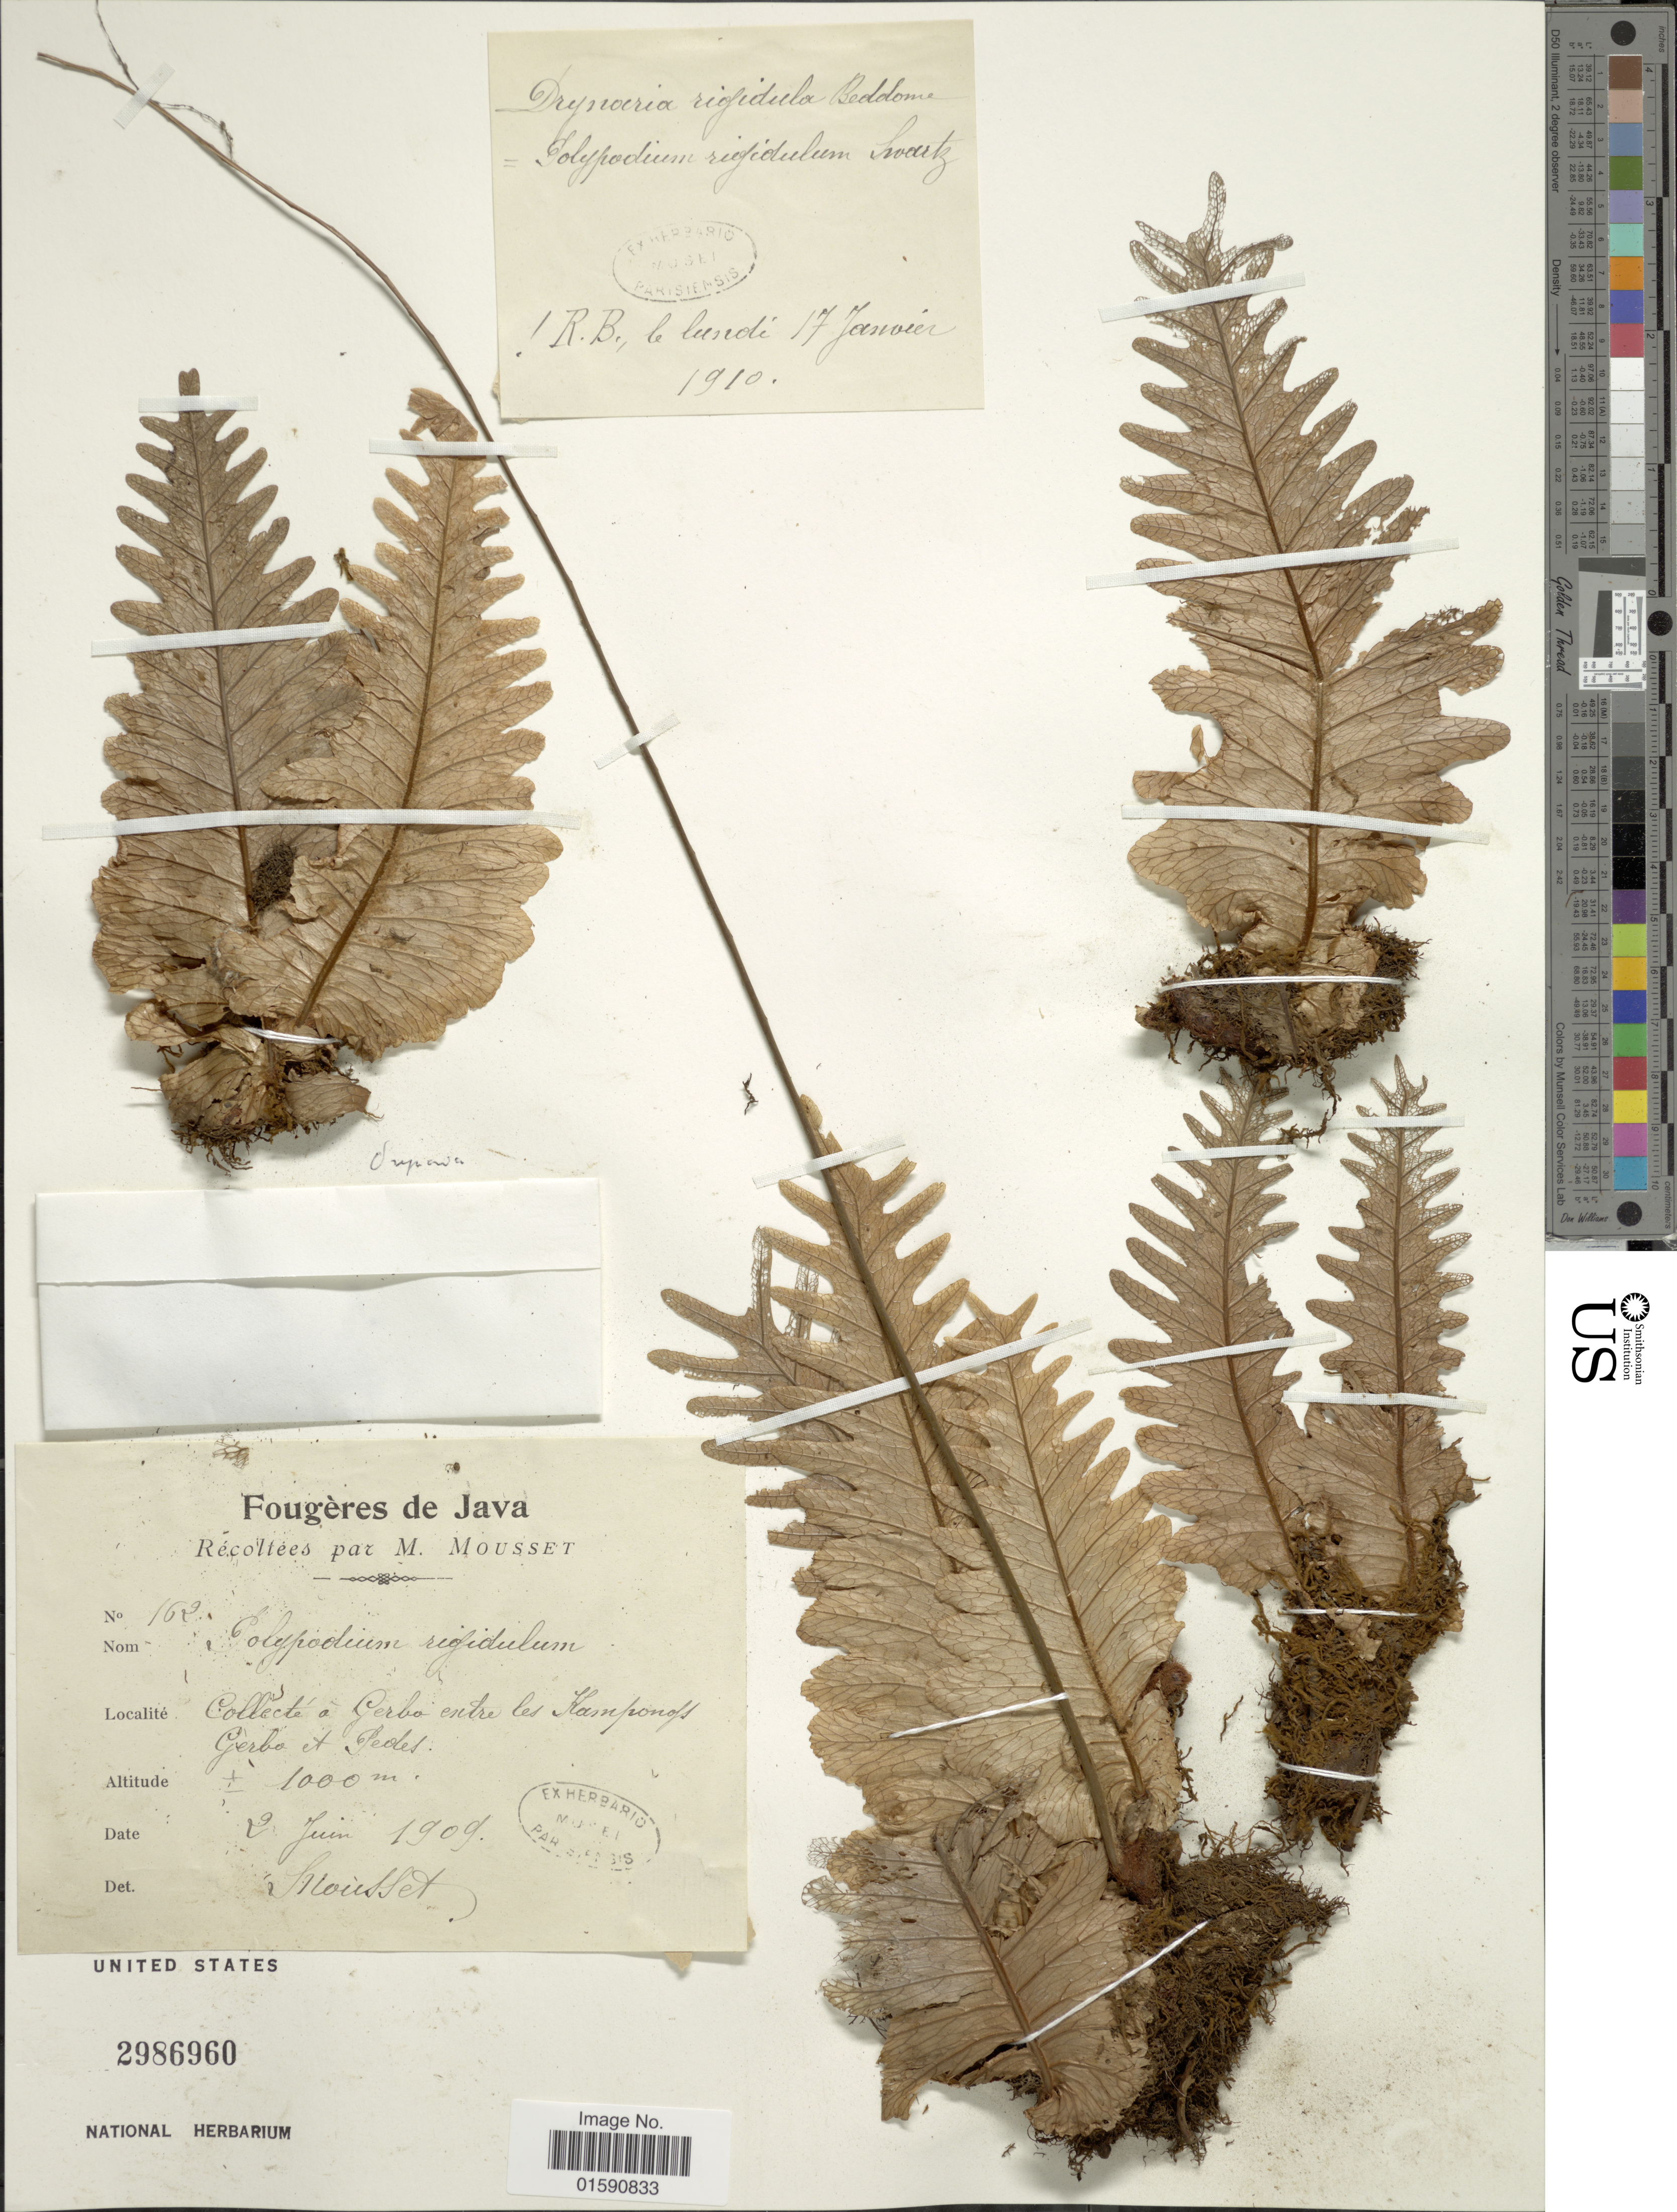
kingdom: Plantae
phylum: Tracheophyta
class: Polypodiopsida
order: Polypodiales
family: Polypodiaceae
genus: Drynaria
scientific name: Drynaria rigidula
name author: (Sw.) Bedd.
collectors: Mousset, --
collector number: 162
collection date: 1909-06-02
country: Indonesia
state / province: Java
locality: Collecte a Gerbo entre les Kampongs Gerbo et Tebel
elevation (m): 1000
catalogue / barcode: US 2986960